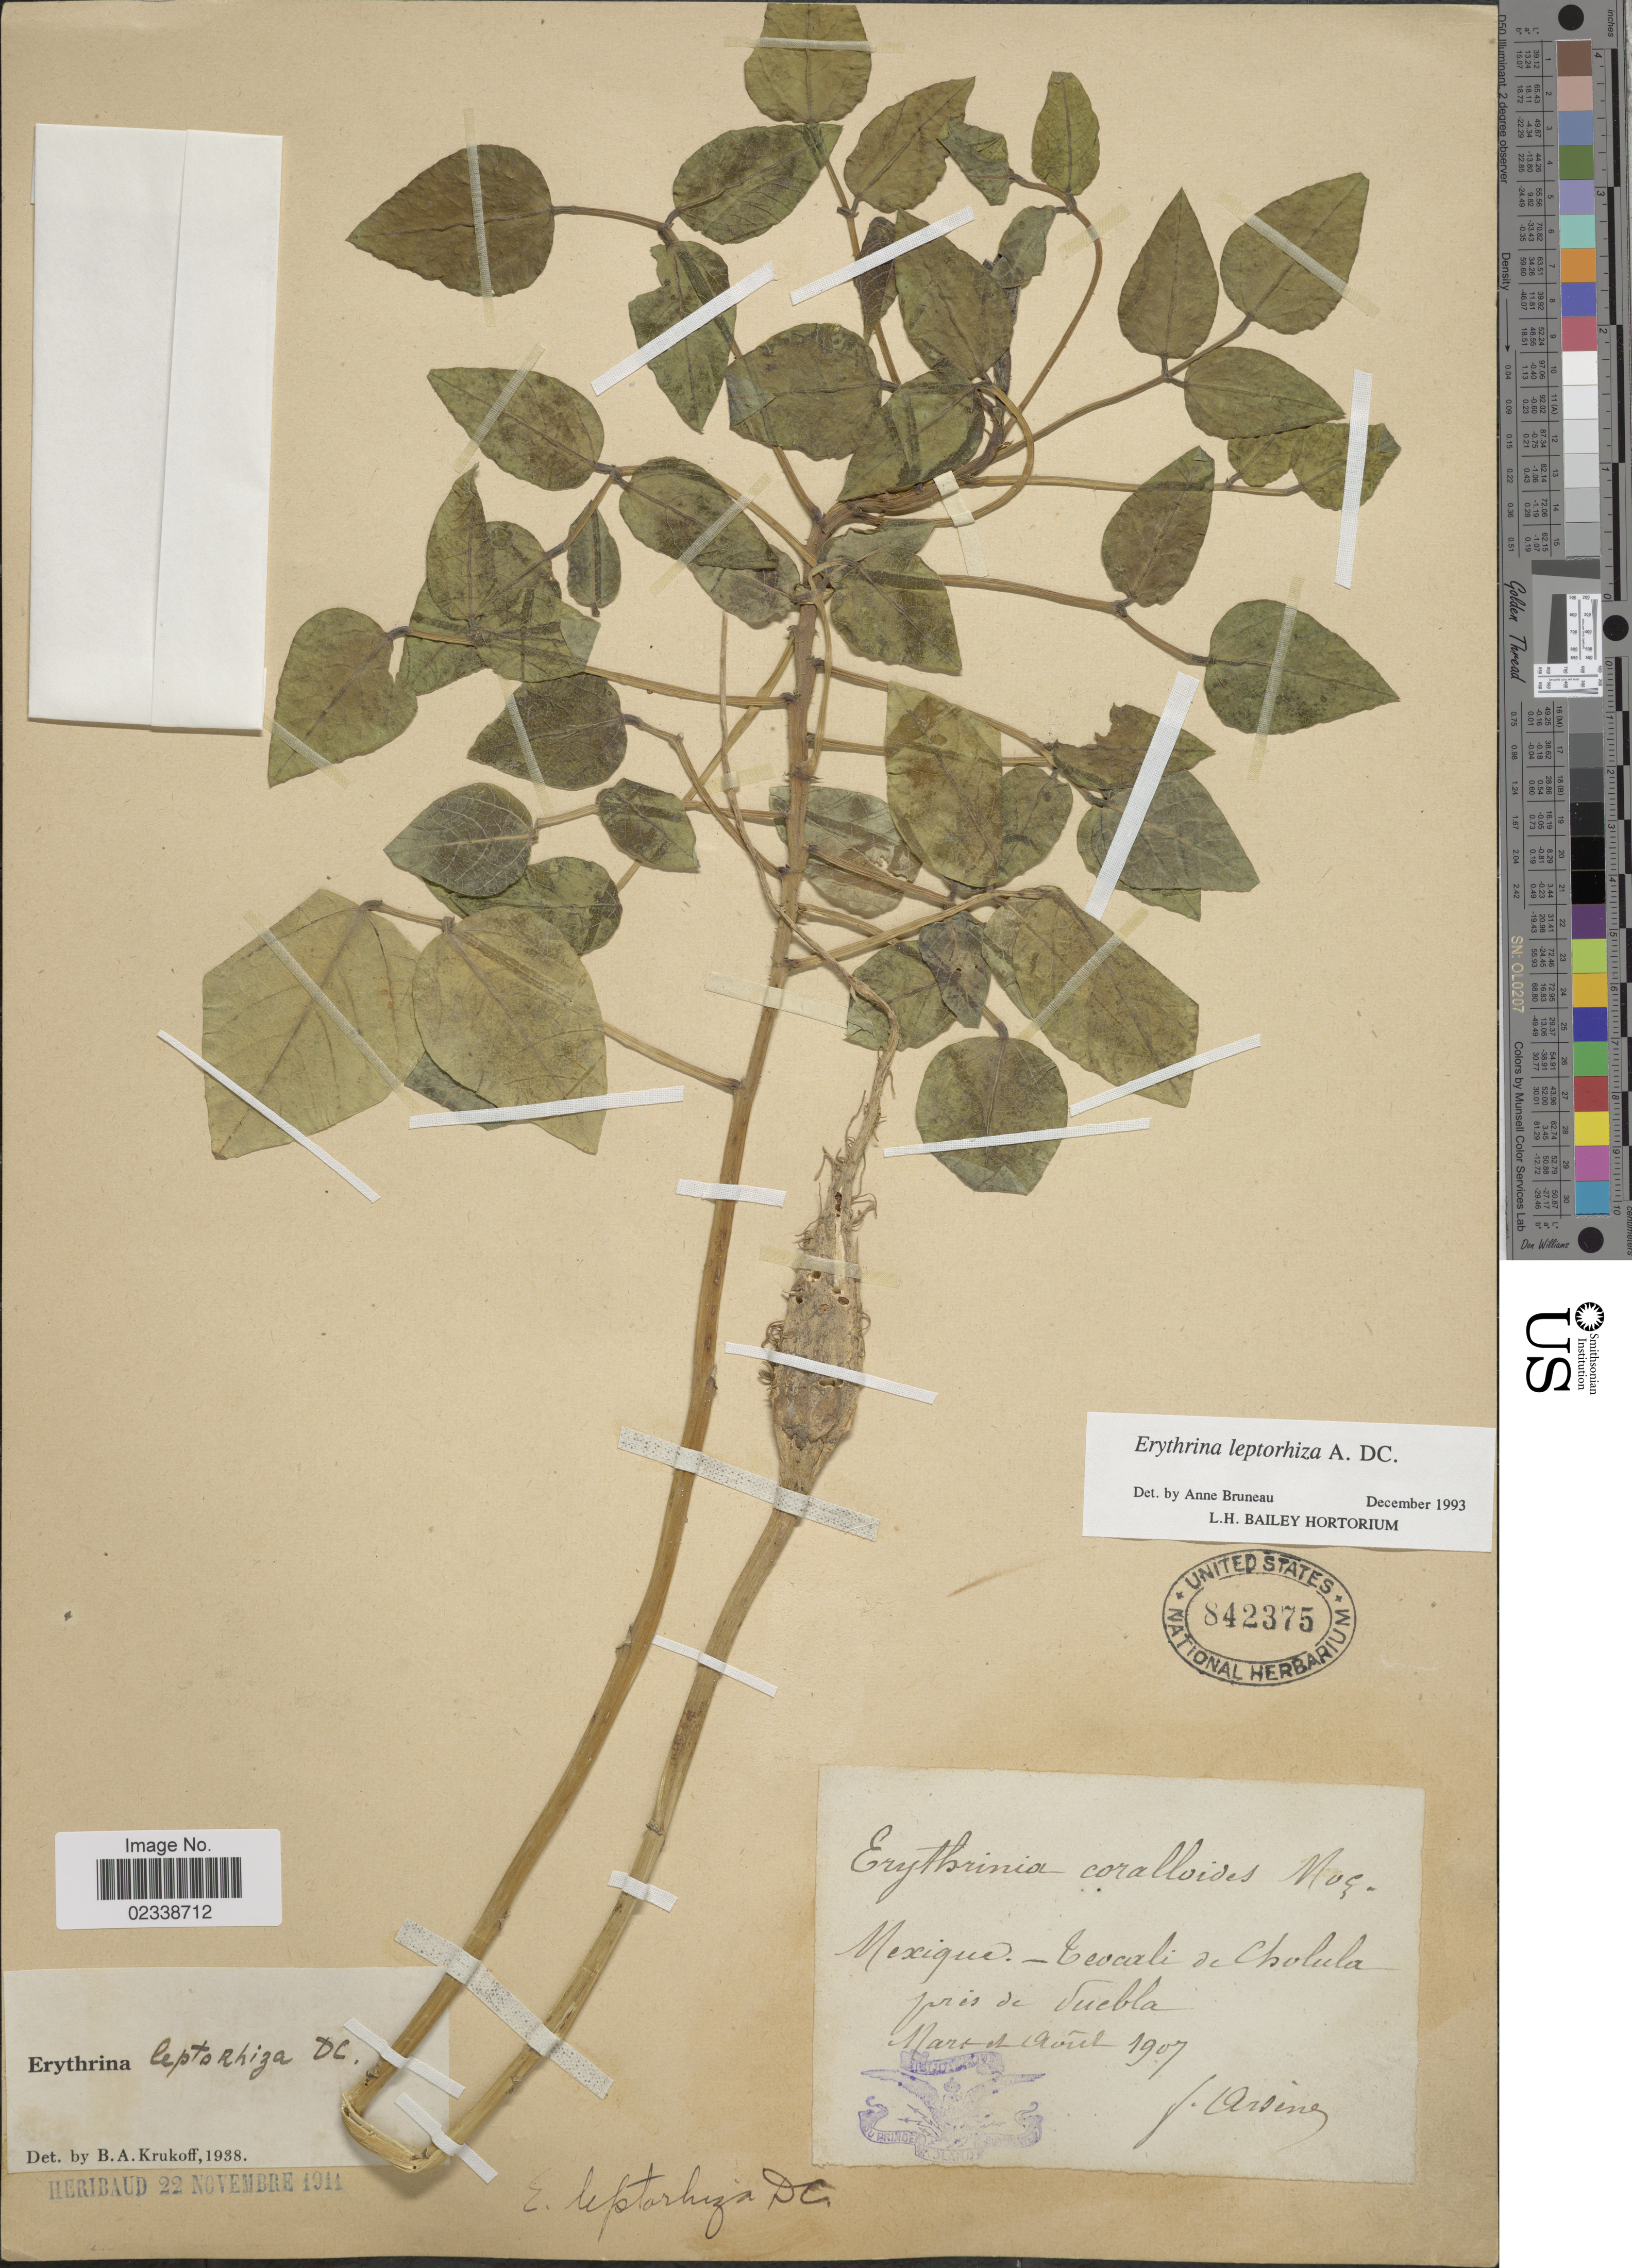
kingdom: Plantae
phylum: Tracheophyta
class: Magnoliopsida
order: Fabales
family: Fabaceae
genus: Erythrina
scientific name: Erythrina leptorhiza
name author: Moc. & Sessé ex DC.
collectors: F. Arsène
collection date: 1907-03/1907-04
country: Mexico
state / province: Puebla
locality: Teocali de Cholula [Teocalli de Cholula]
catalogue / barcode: US 842375